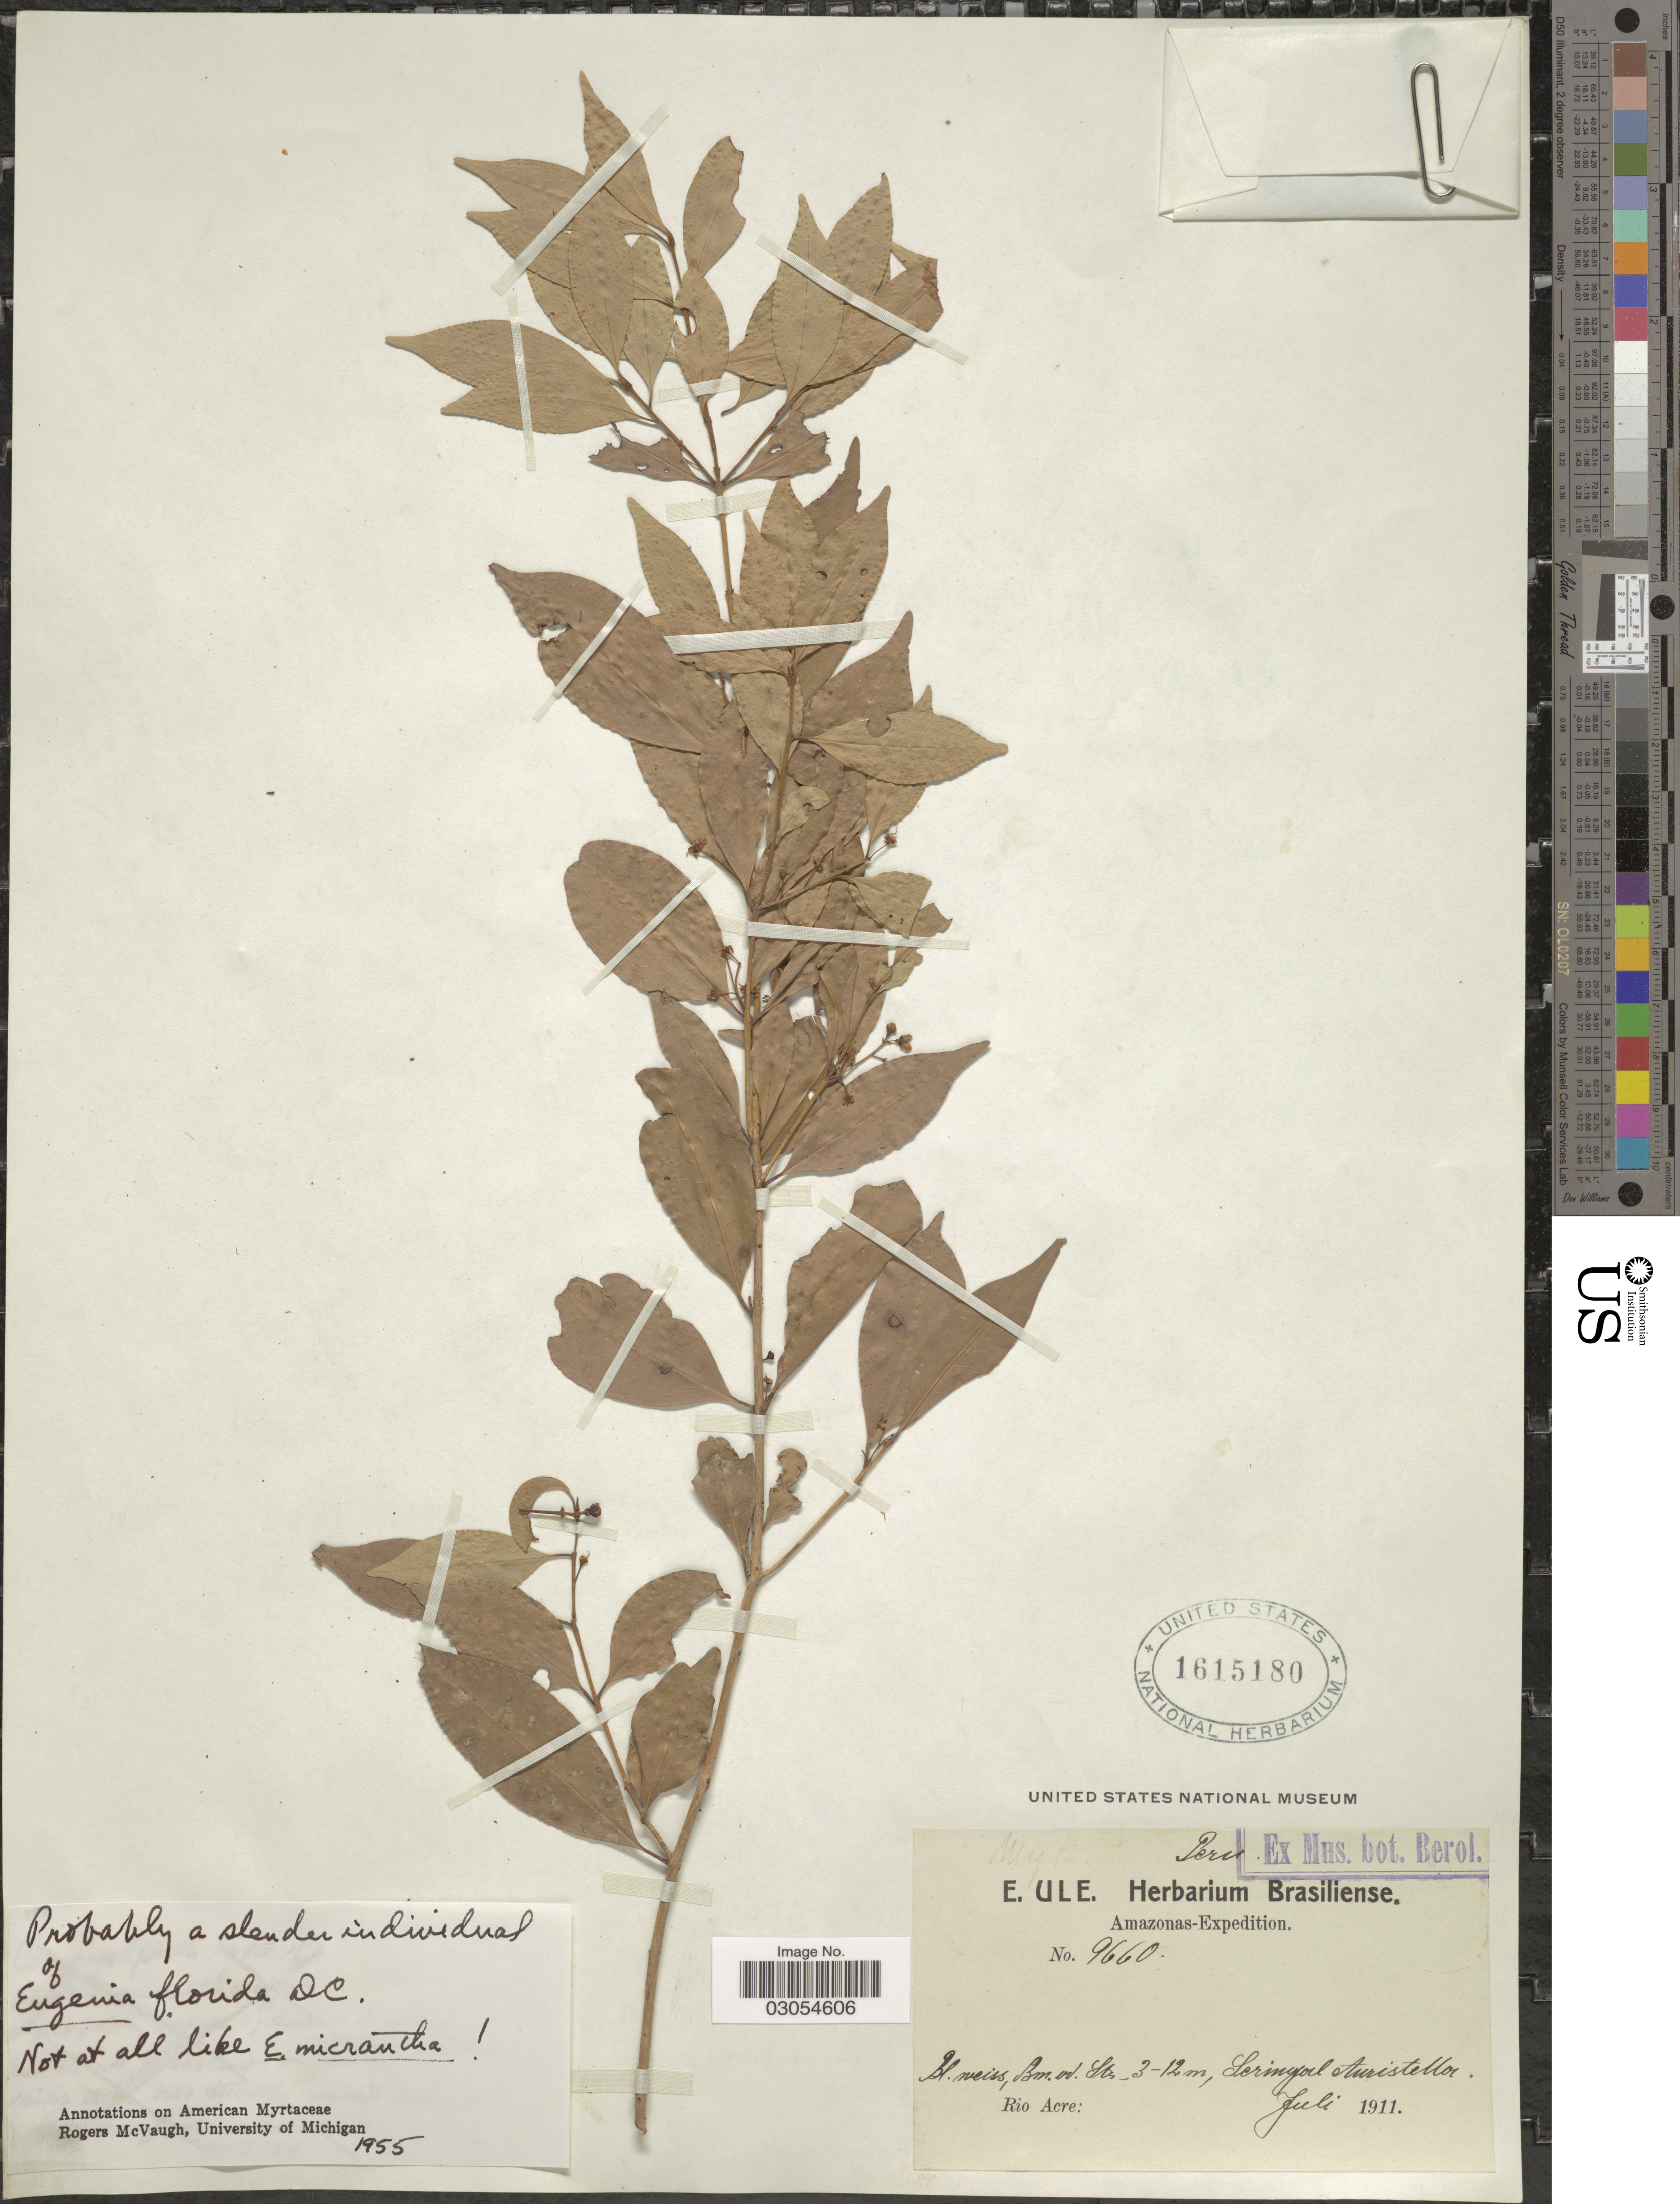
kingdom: Plantae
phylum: Tracheophyta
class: Magnoliopsida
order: Myrtales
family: Myrtaceae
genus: Eugenia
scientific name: Eugenia florida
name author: DC.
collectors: E. H. Ule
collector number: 9660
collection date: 1911-07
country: Peru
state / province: Amazonas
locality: Seringal Auristella. Rio Acre.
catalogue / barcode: US 1615180